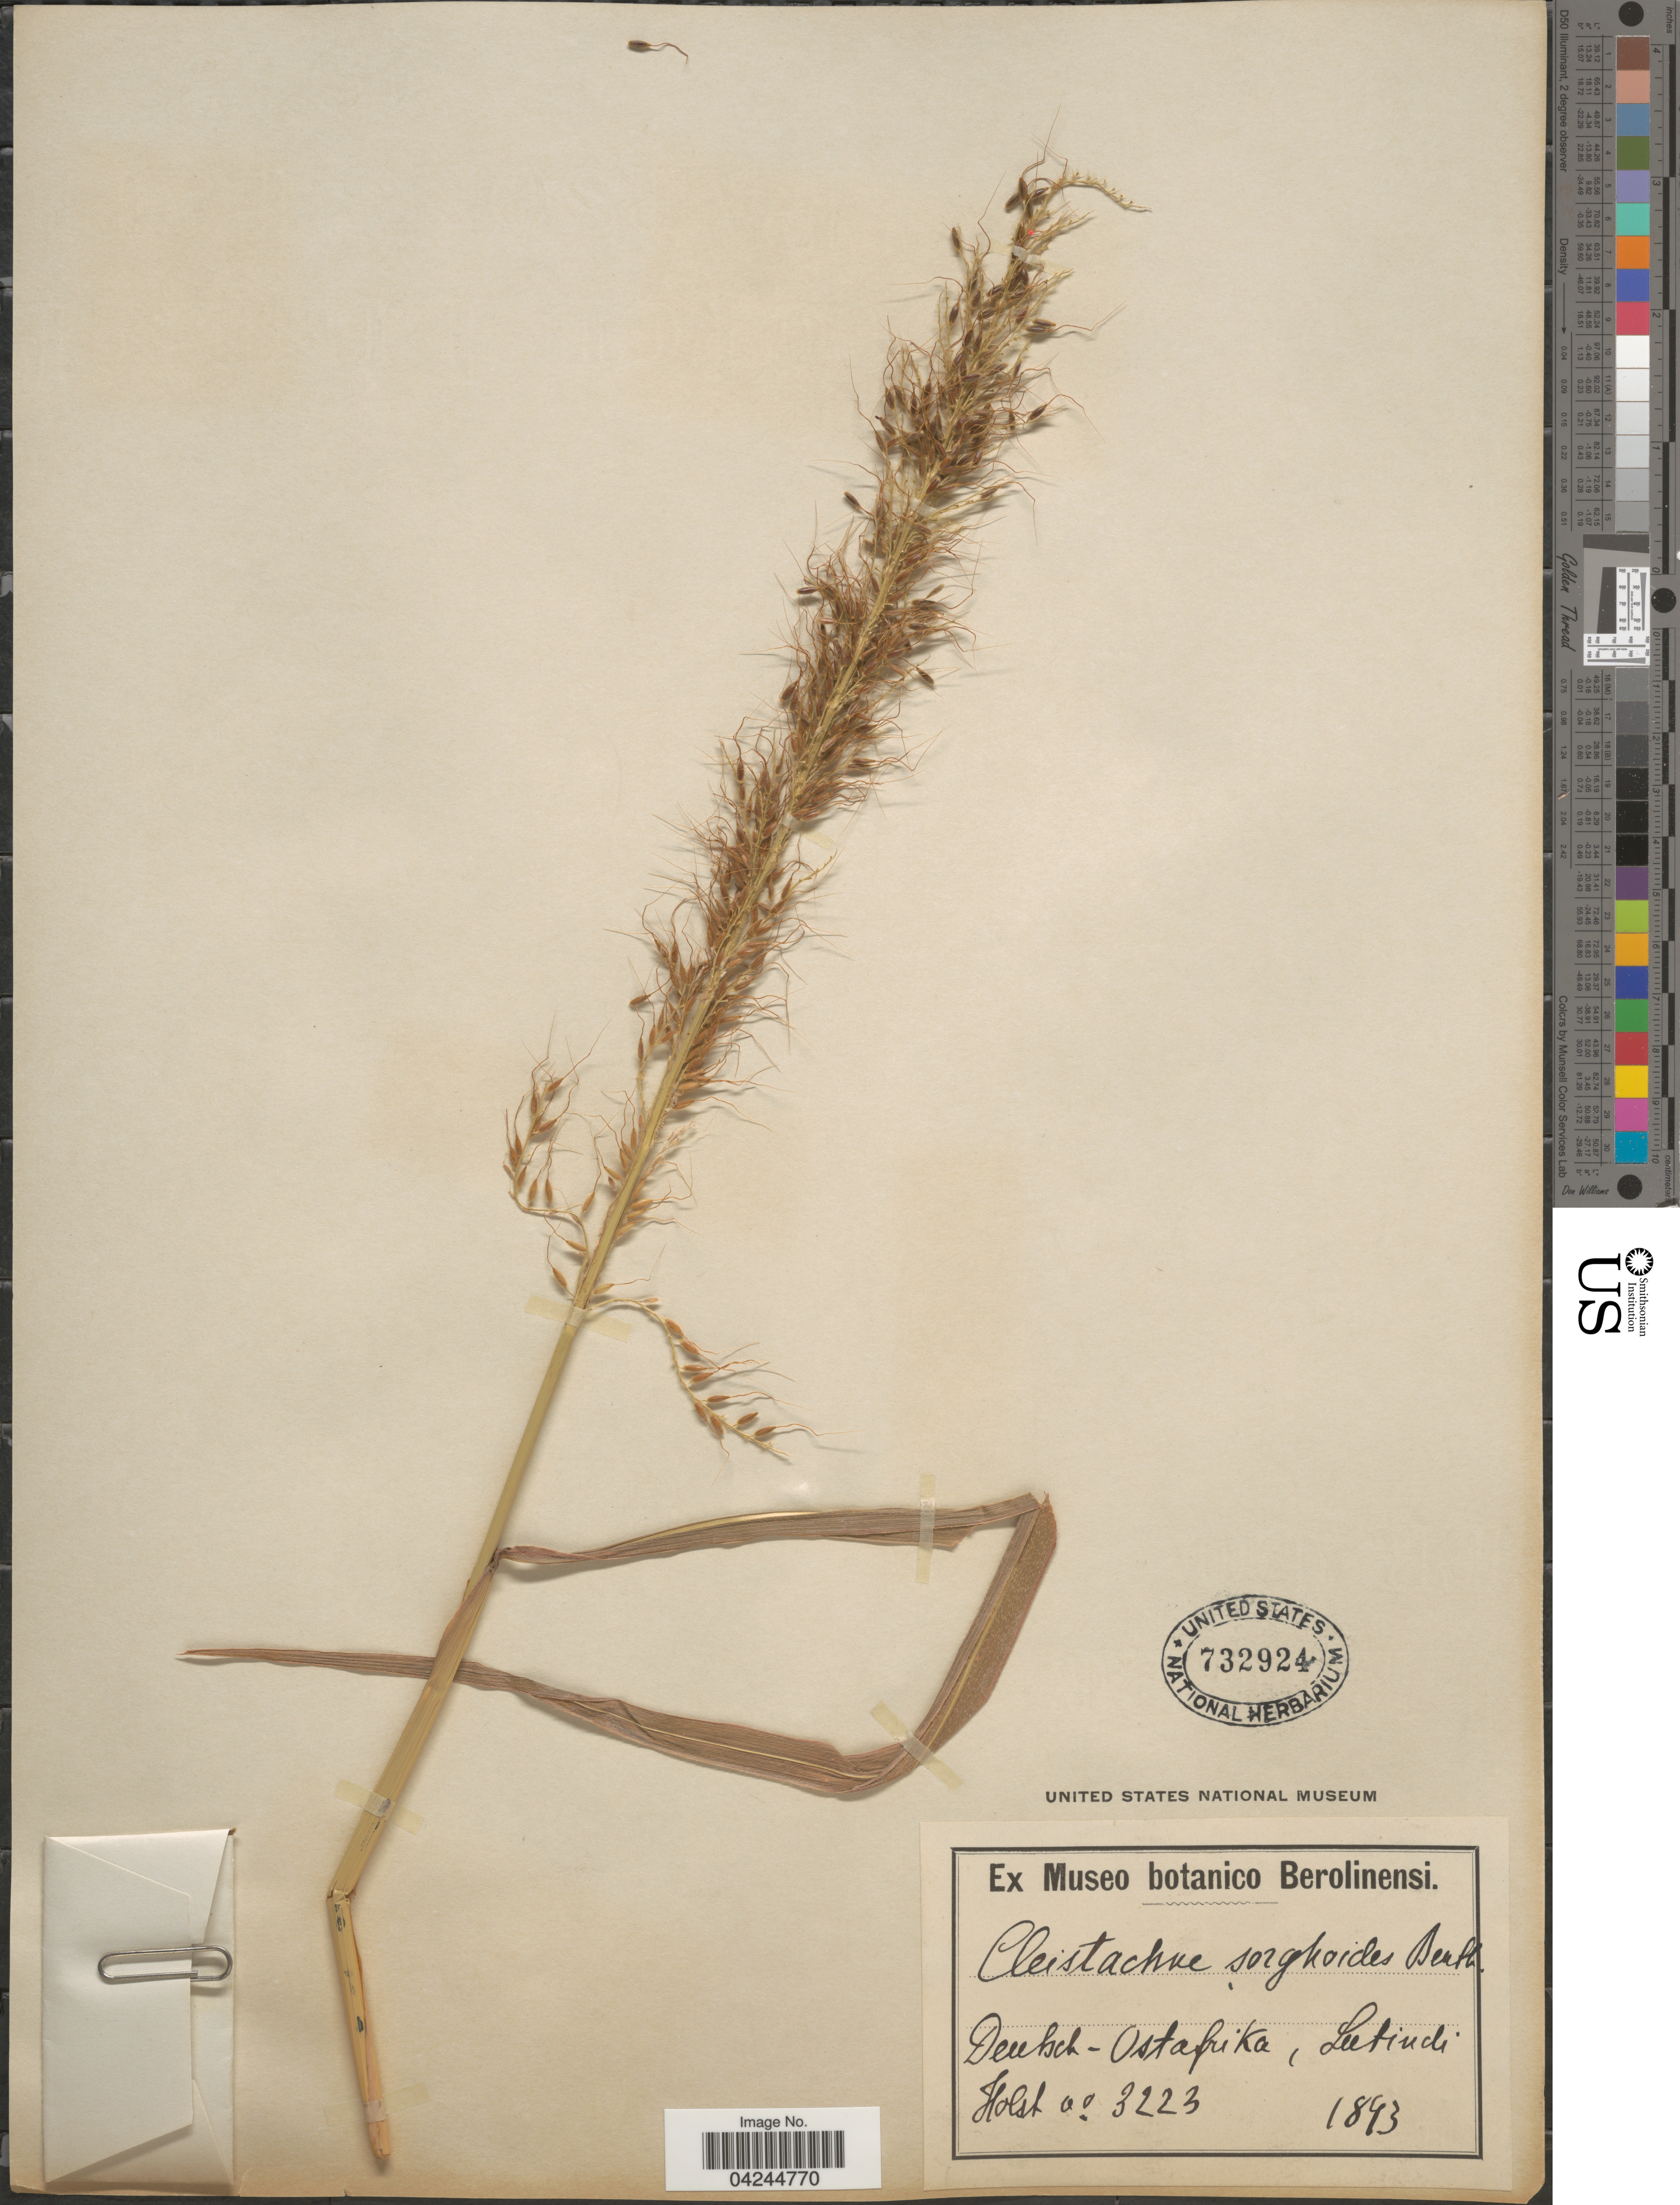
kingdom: Plantae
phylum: Tracheophyta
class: Liliopsida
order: Poales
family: Poaceae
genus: Cleistachne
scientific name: Cleistachne sorghoides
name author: Benth.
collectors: Holst, --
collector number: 3223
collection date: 1893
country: Tanzania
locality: Deutsch-Ostafrika, Lutindi.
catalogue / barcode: US 732924